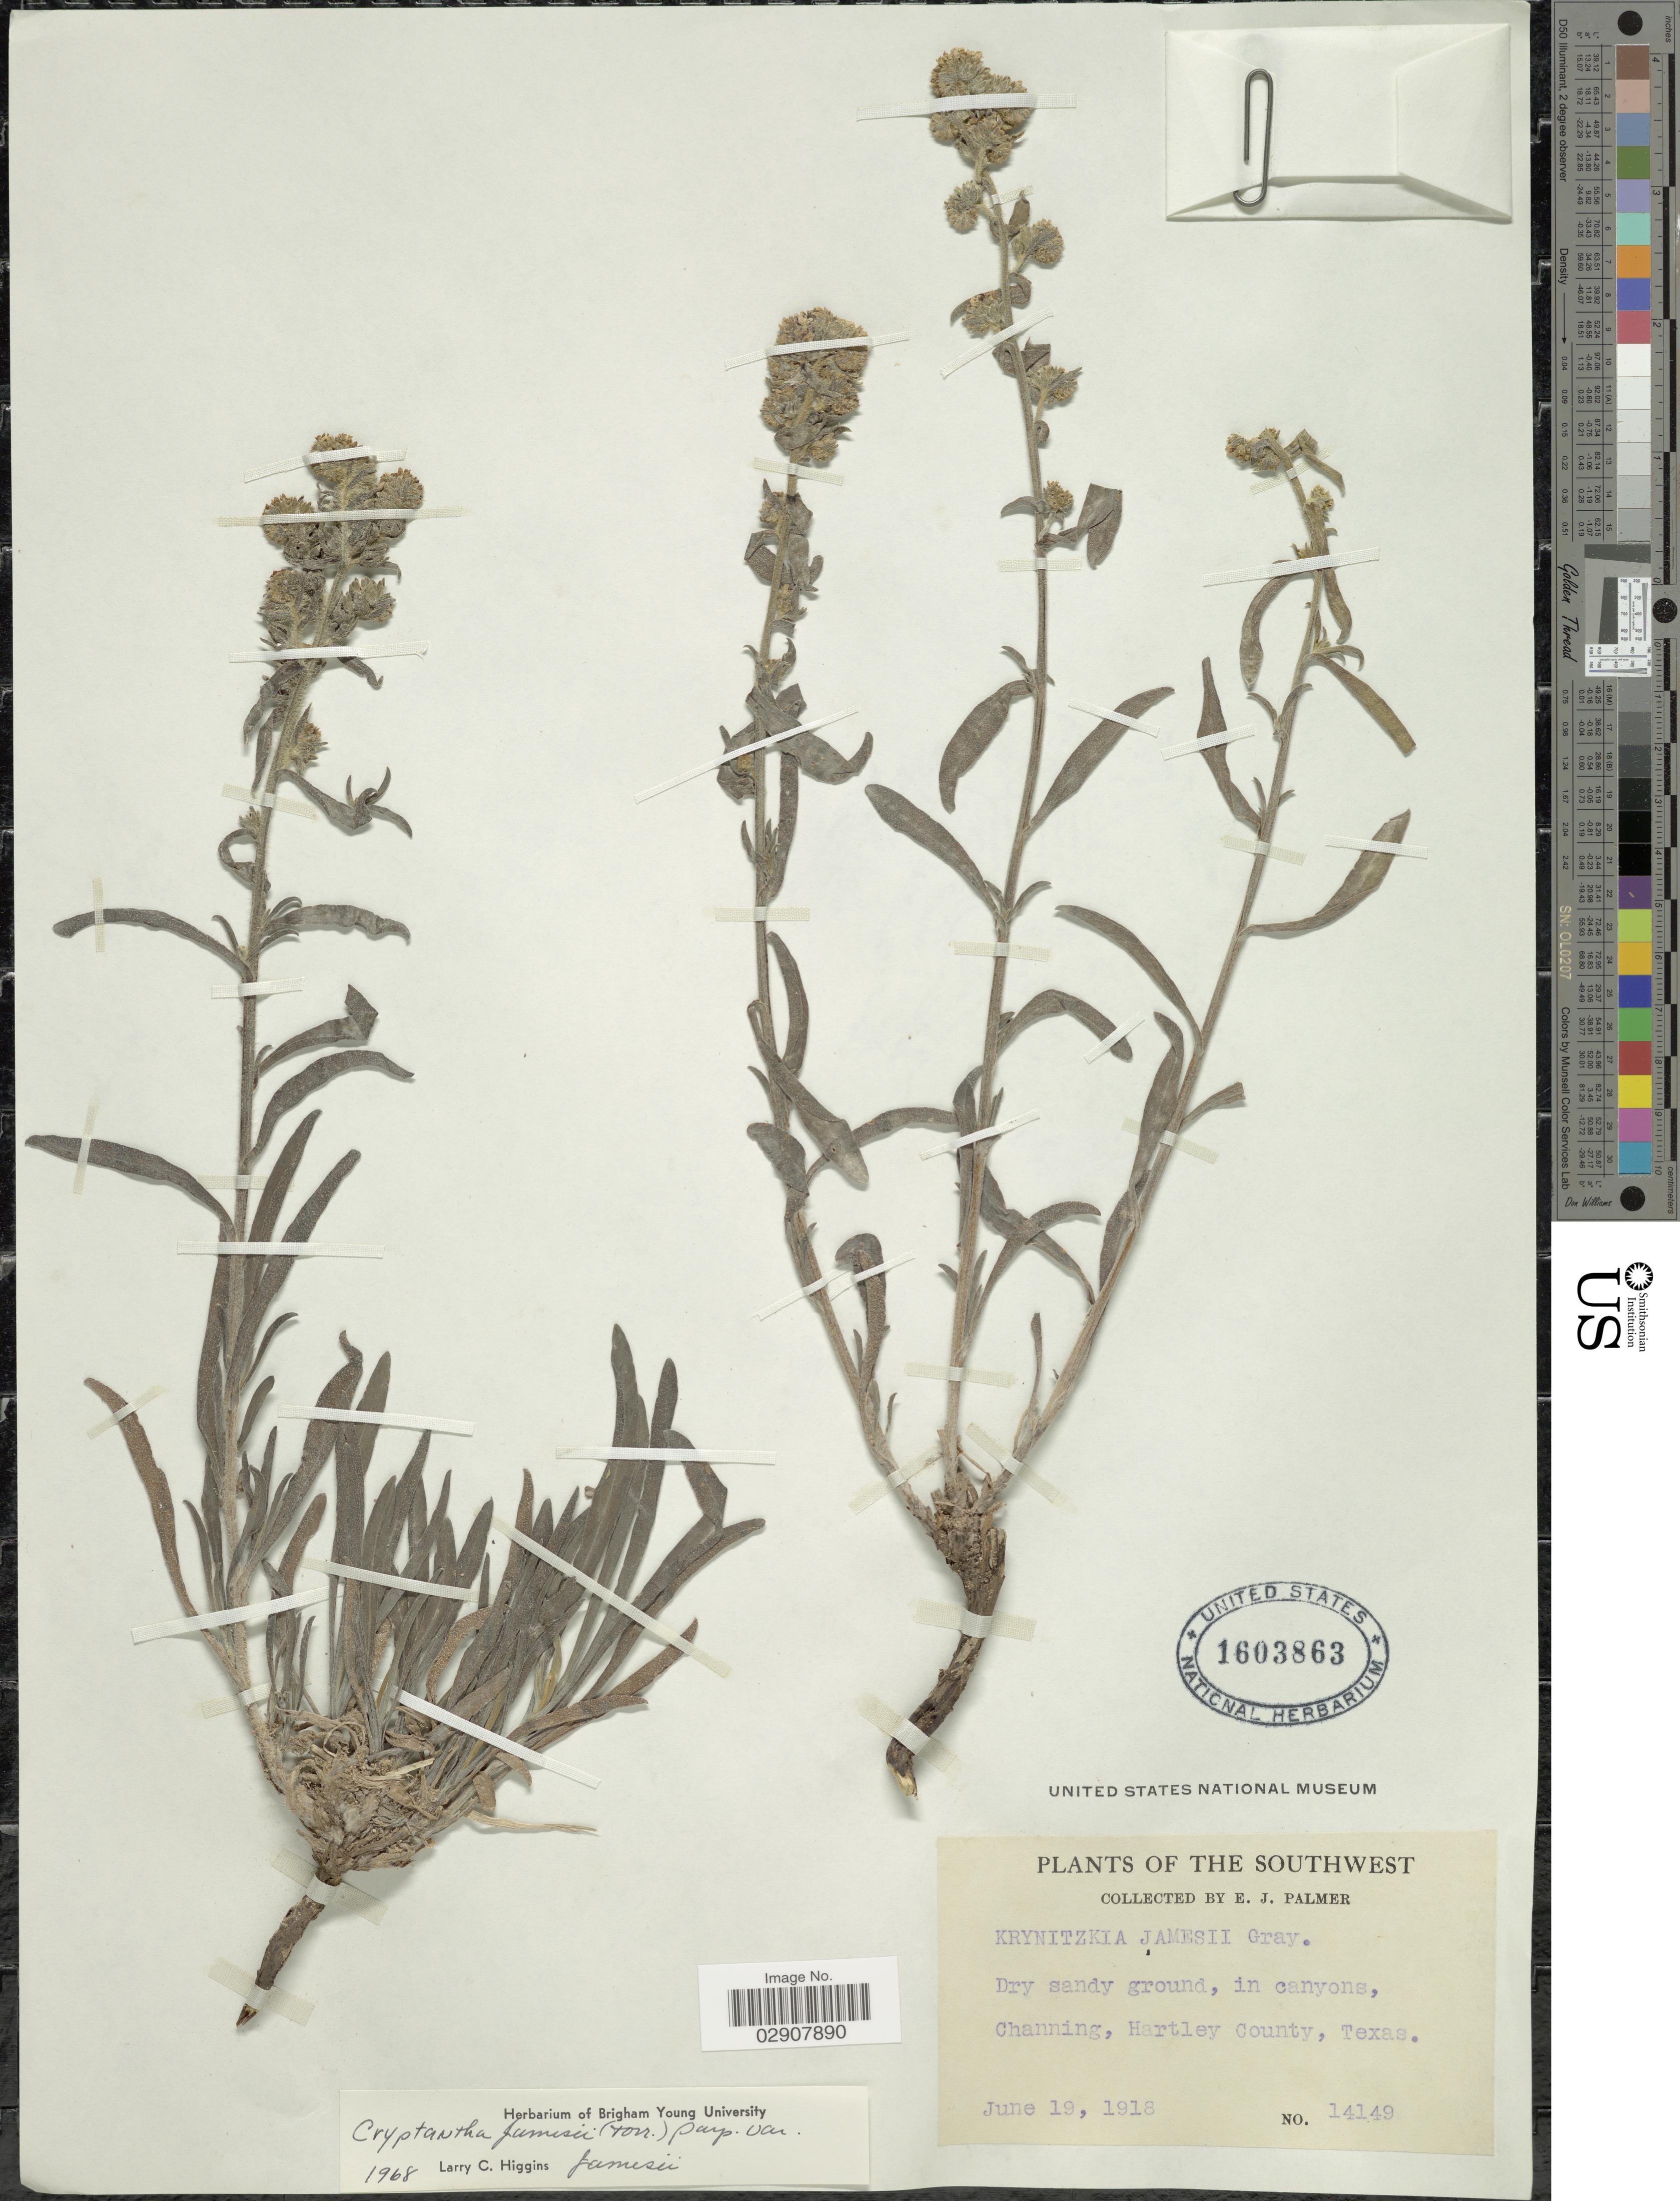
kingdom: Plantae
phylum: Tracheophyta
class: Magnoliopsida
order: Boraginales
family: Boraginaceae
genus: Cryptantha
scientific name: Cryptantha jamesii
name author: (Torr.) Payson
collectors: E. J. Palmer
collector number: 14149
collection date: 1918-06-19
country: United States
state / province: Texas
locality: Dry sandy ground, in canyons, Channing, Hartley County, Texas. The Southwest.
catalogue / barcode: US 1603863